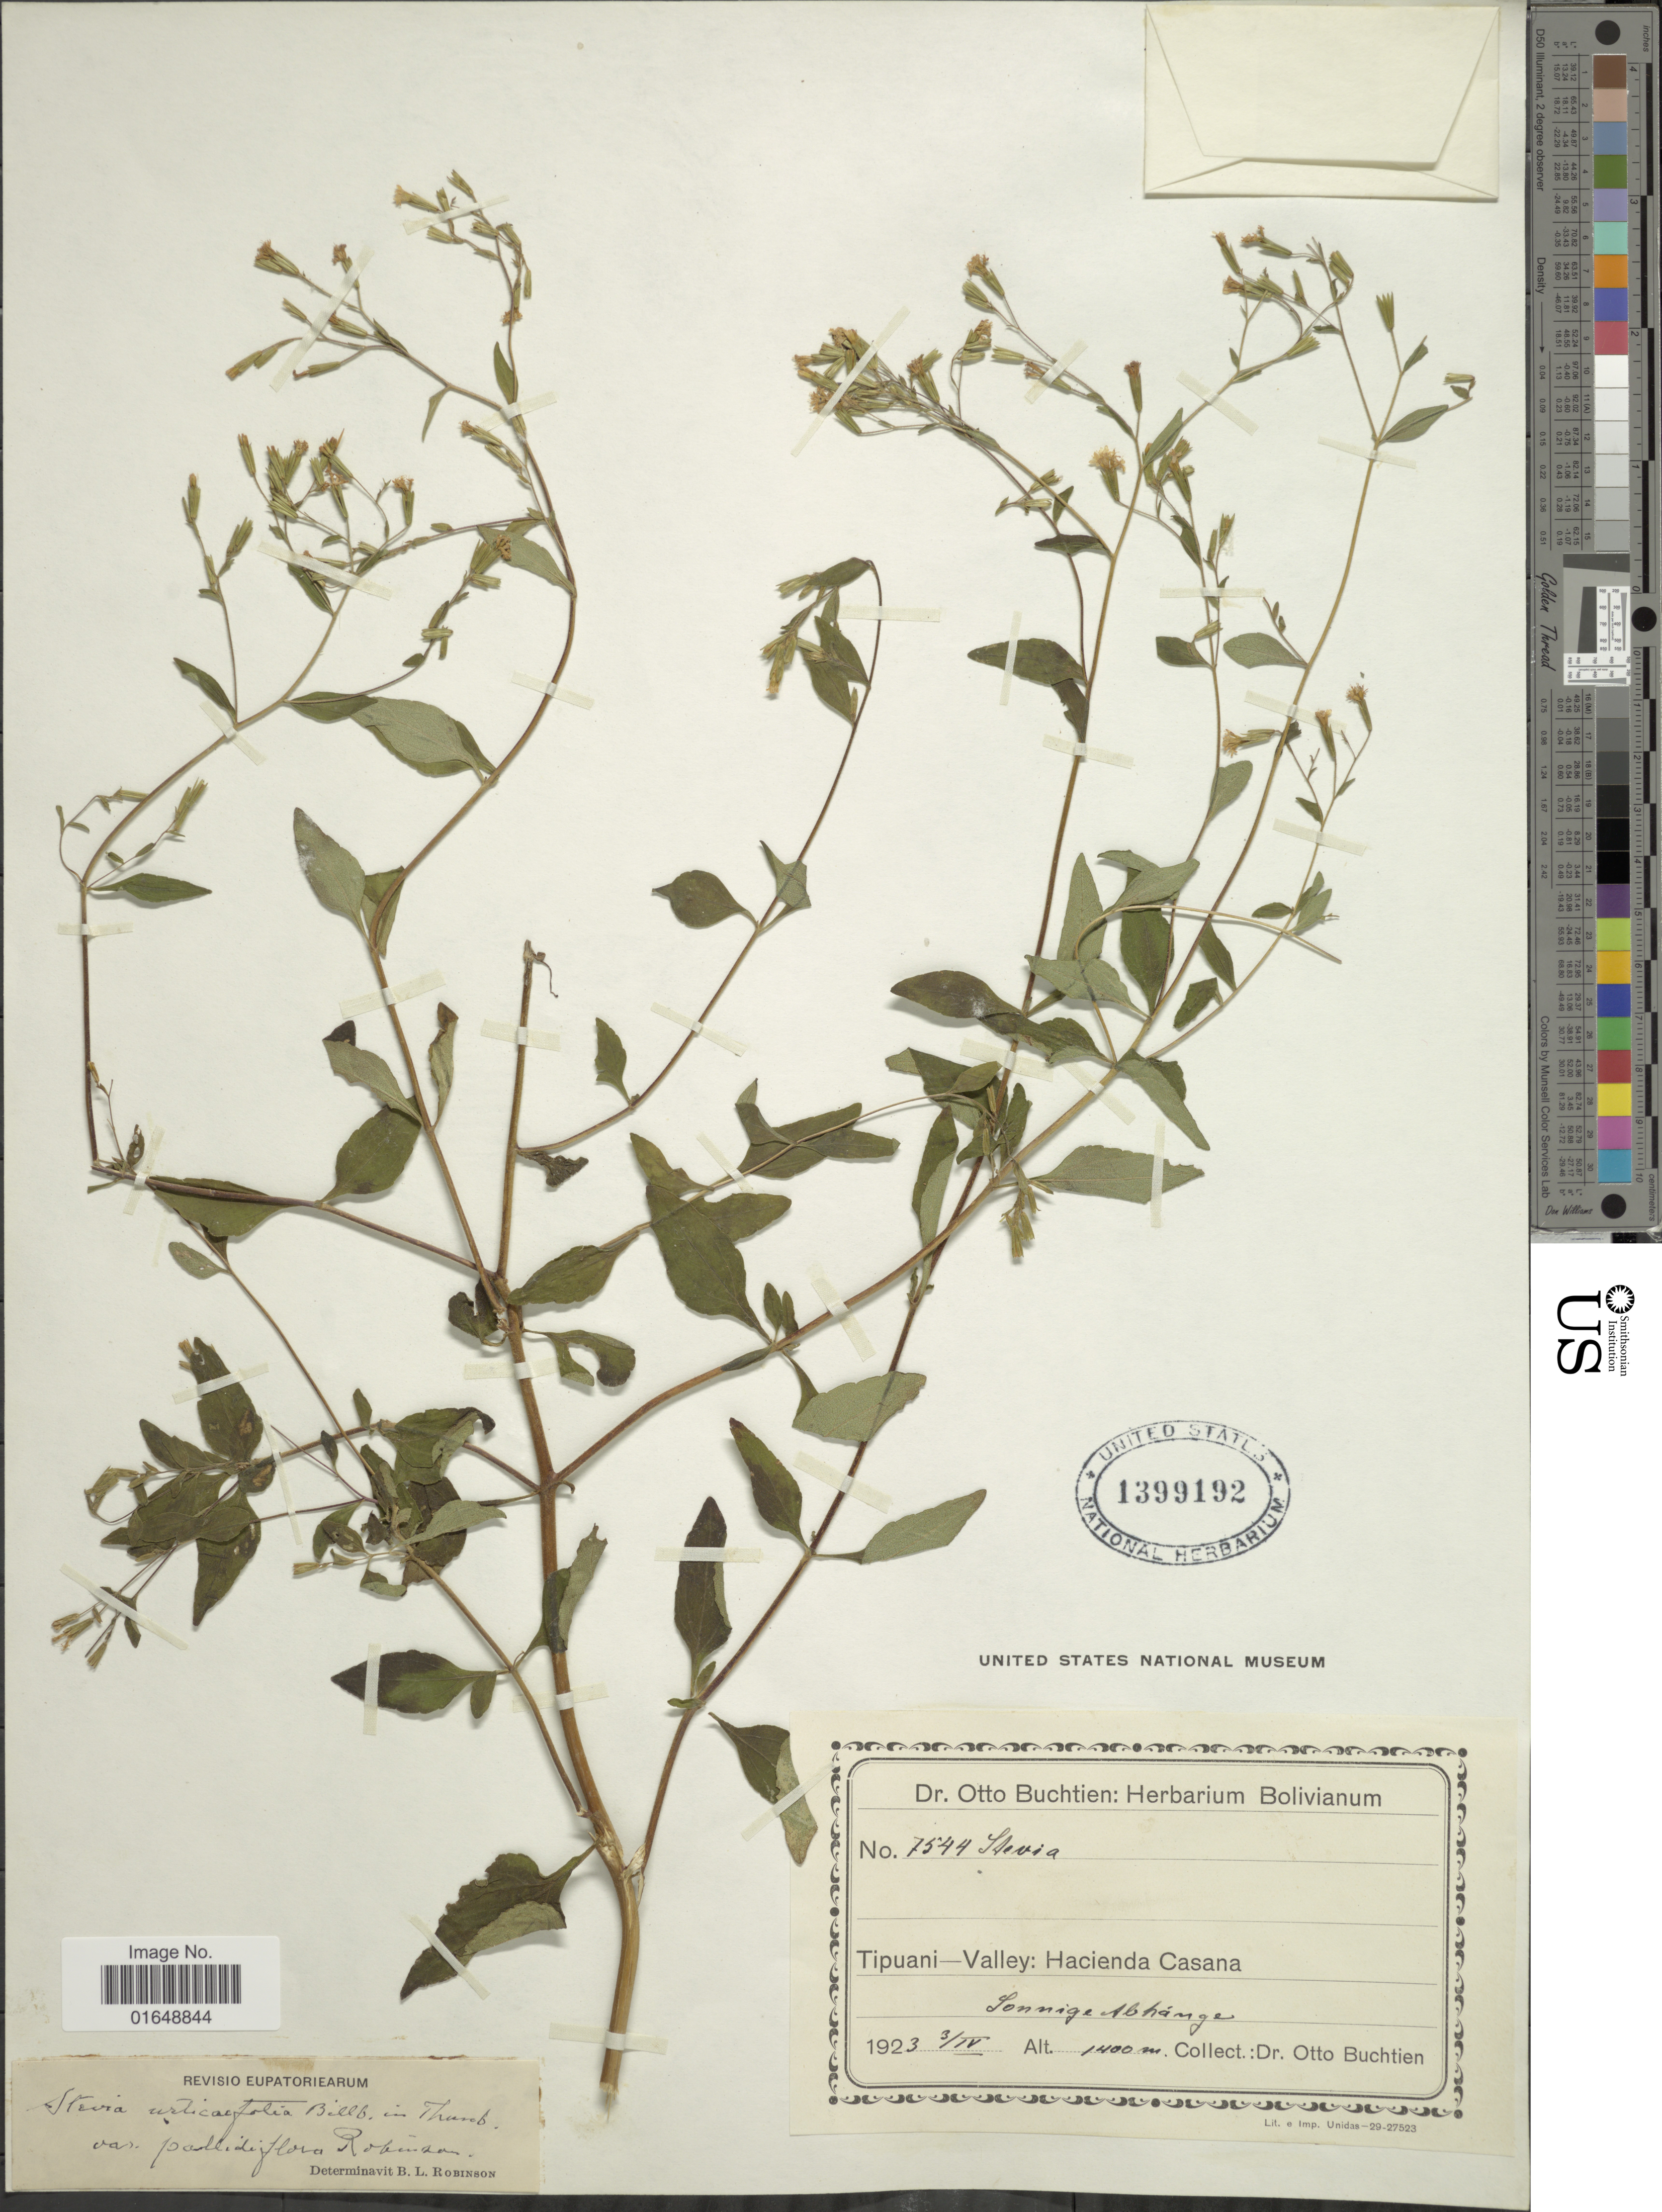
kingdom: Plantae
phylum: Tracheophyta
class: Magnoliopsida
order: Asterales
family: Asteraceae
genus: Stevia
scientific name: Stevia urticaefolia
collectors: O. Buchtien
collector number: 7544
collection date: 1923-04-03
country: Bolivia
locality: Tipuani - Valley: Hacienda Casana. Sonnige Abhánge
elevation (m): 1400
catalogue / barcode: US 1399192